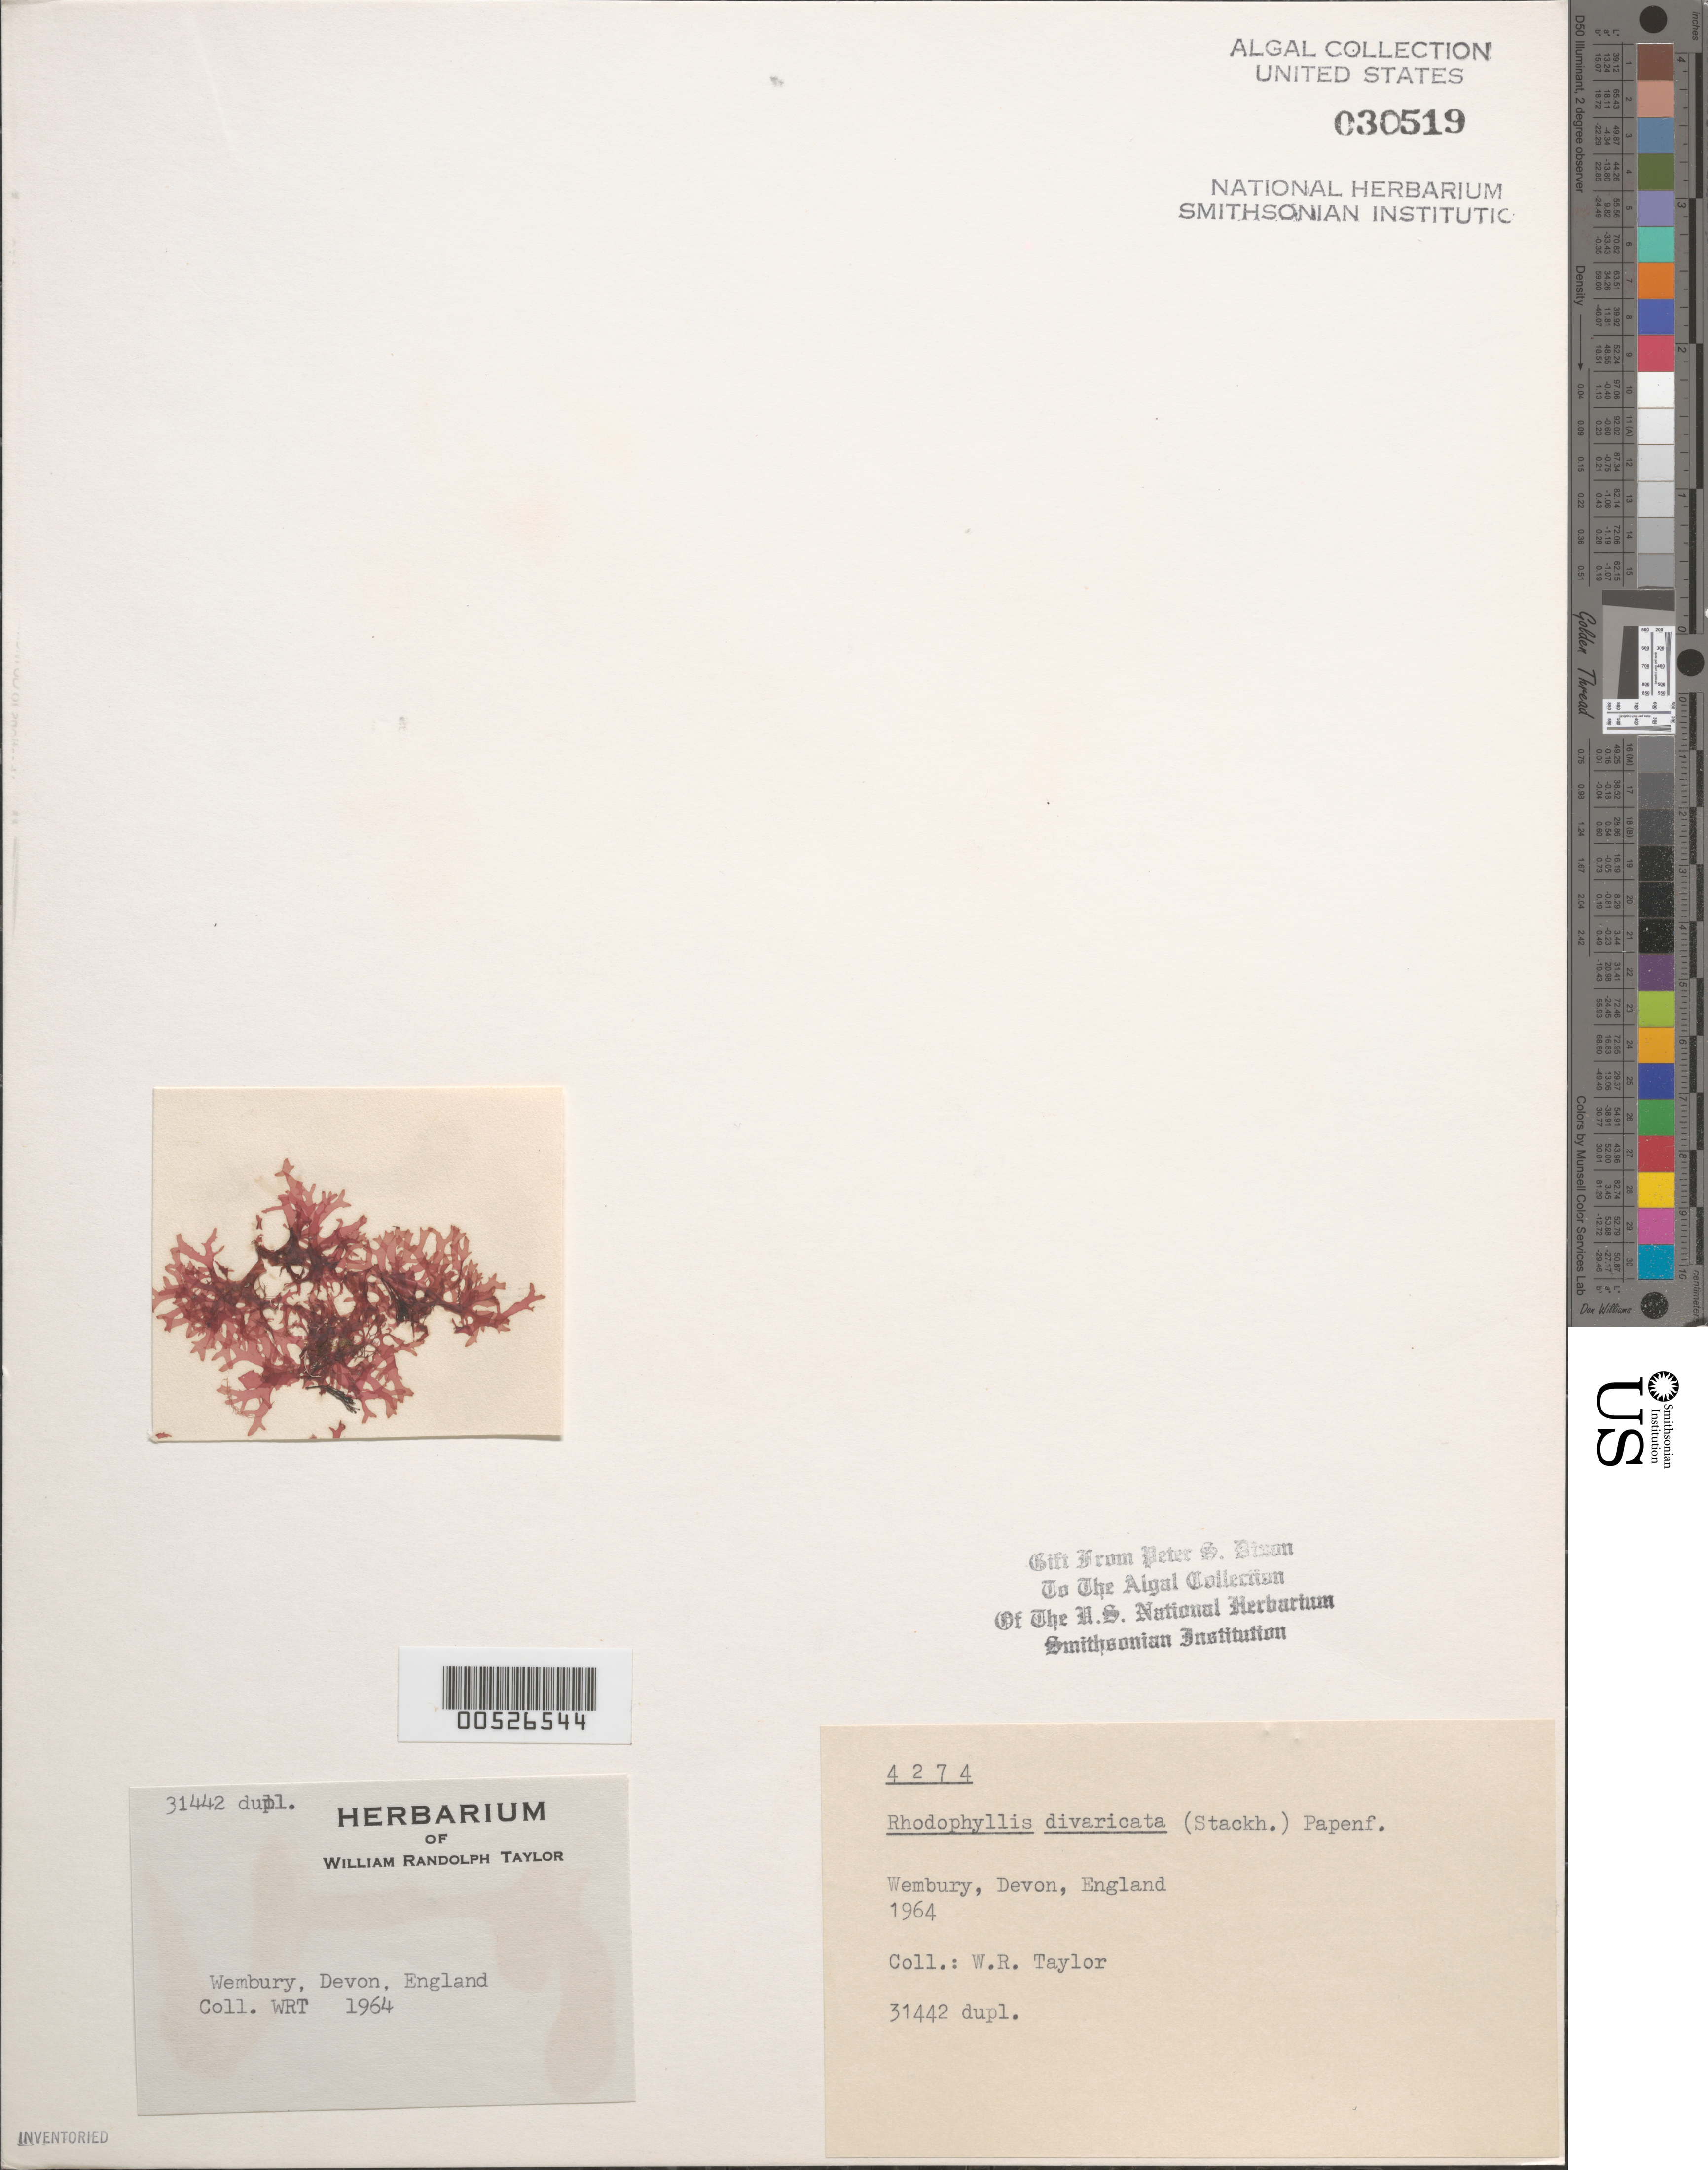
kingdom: Plantae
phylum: Rhodophyta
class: Florideophyceae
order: Gigartinales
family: Cystocloniaceae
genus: Rhodophyllis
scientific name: Rhodophyllis divaricata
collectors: W. R. Taylor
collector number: WRT 31442 & PSD 4274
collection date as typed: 1964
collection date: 1964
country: United Kingdom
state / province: England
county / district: Devon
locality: Wembury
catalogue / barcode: US 30519